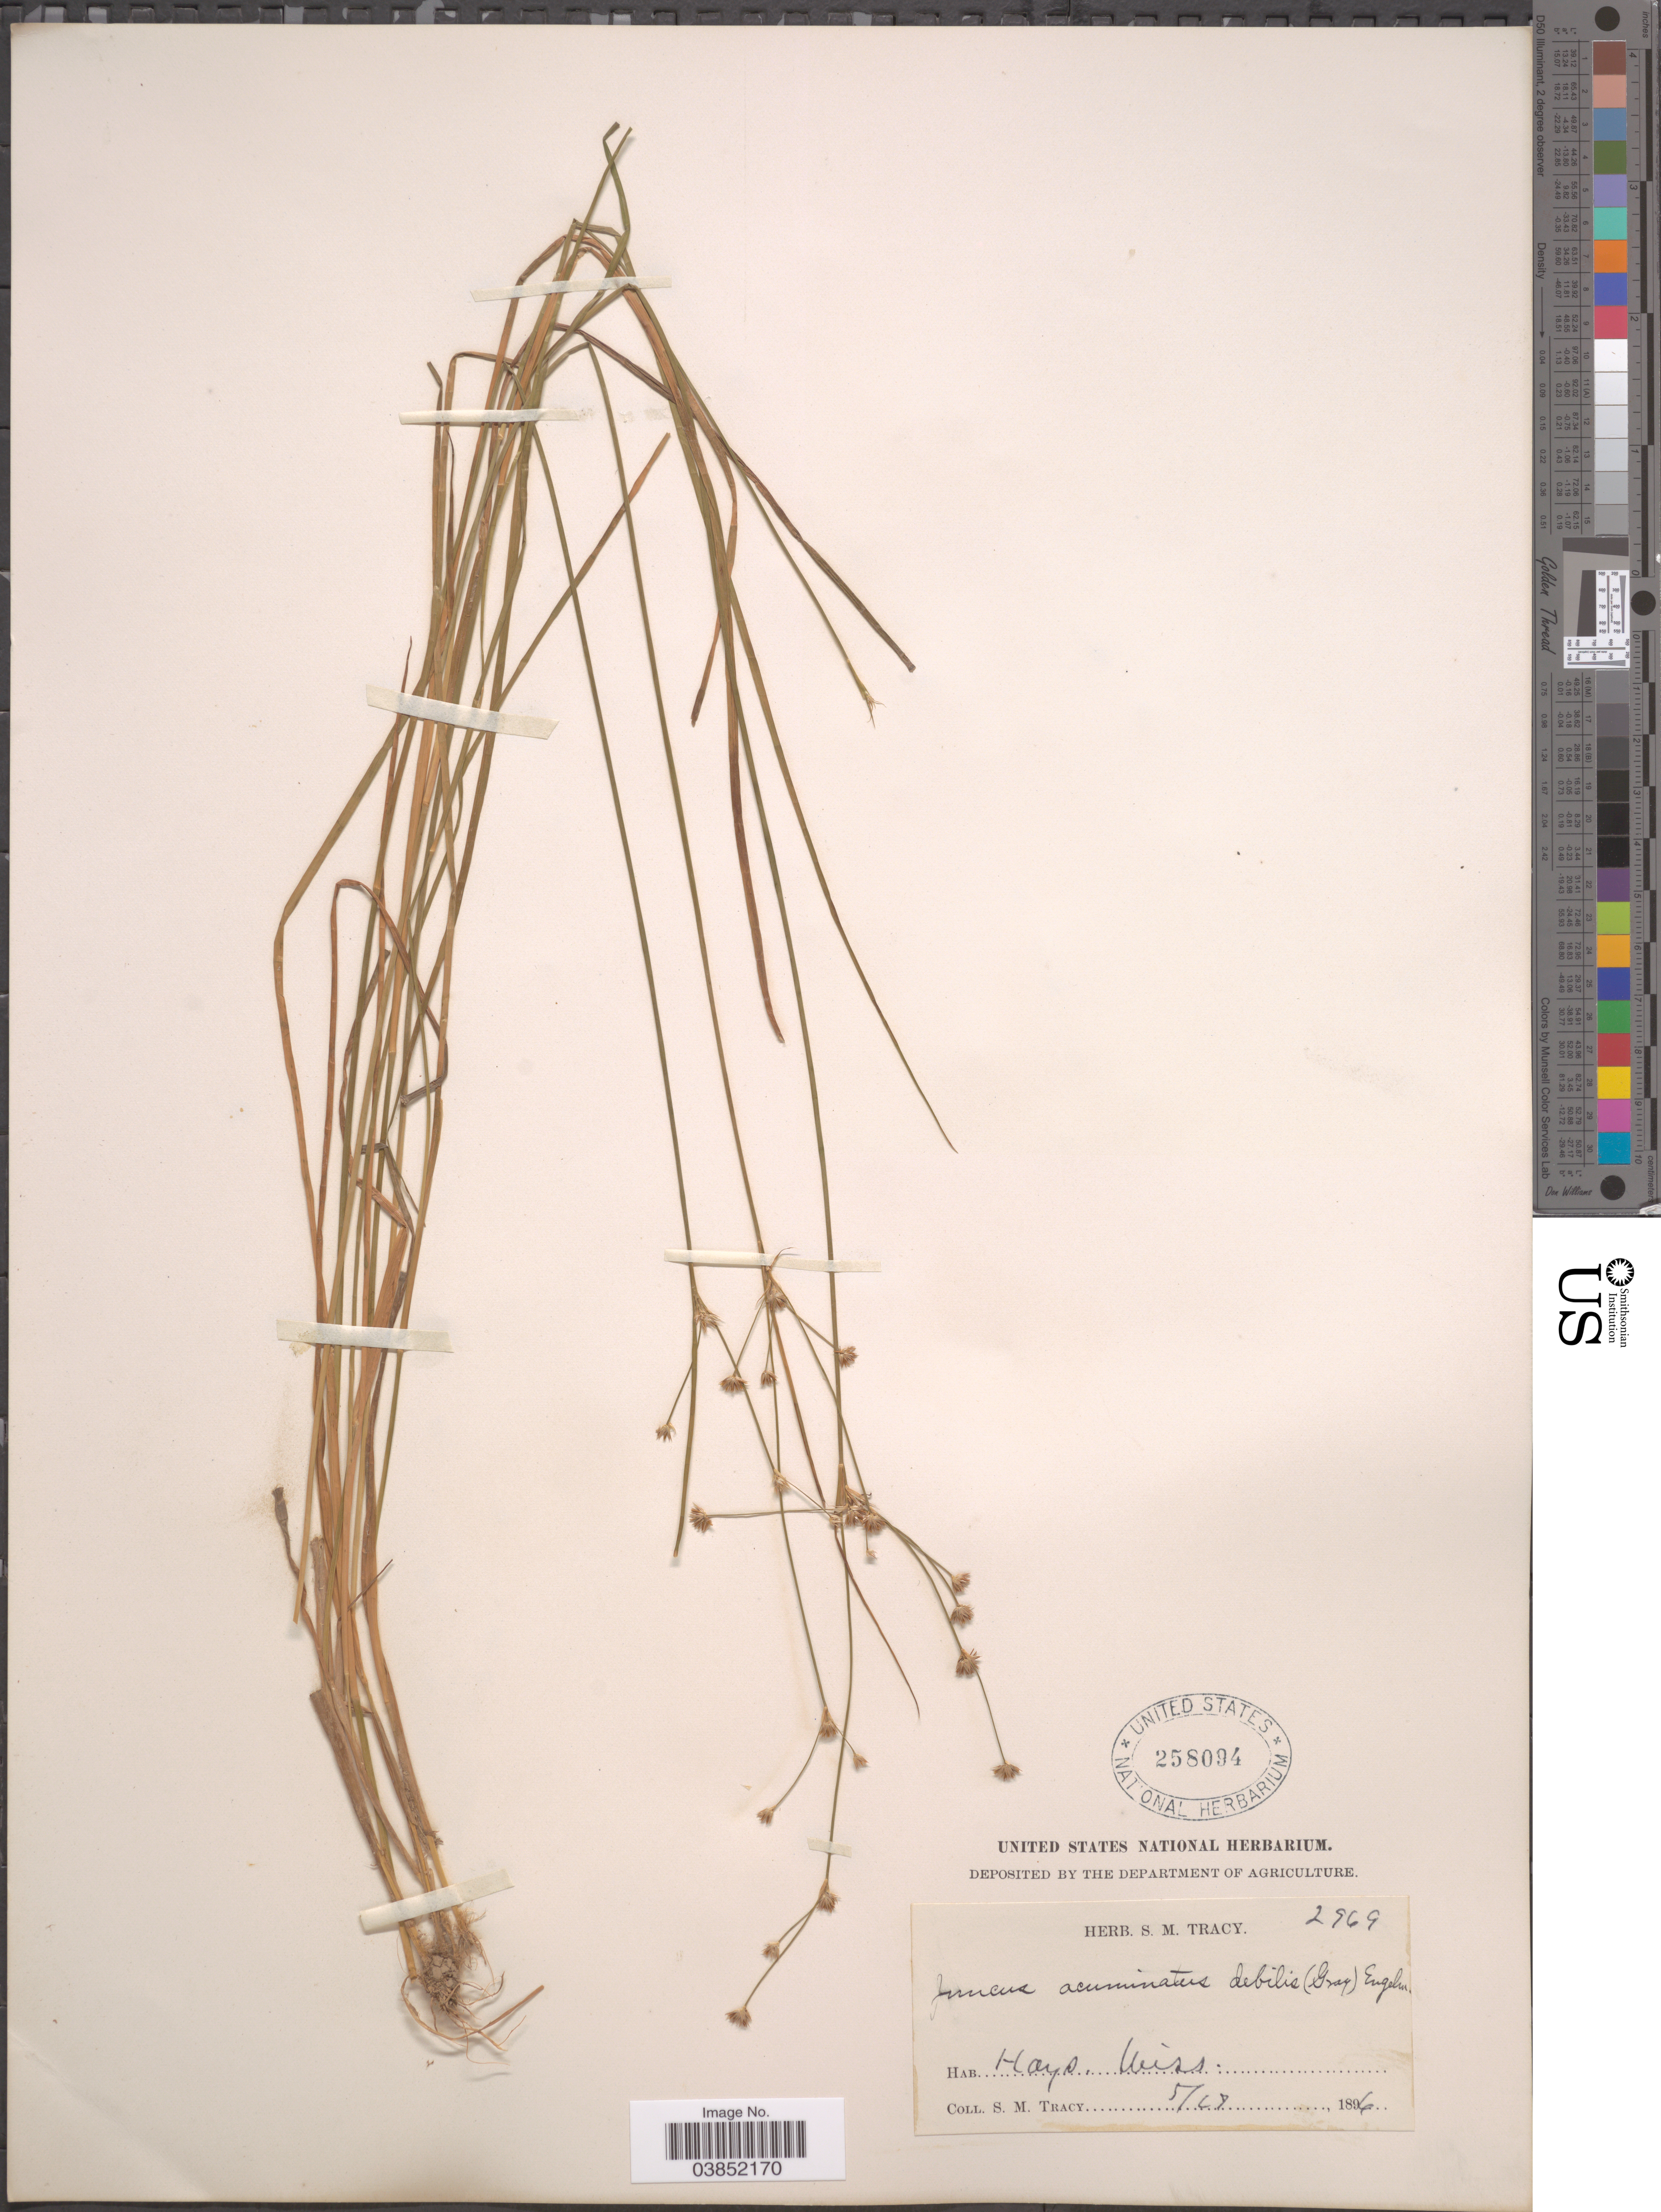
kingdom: Plantae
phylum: Tracheophyta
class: Liliopsida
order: Poales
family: Juncaceae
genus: Juncus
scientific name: Juncus debilis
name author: A. Gray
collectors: S. M. Tracy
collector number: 2969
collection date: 1896-05-27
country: United States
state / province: Mississippi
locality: Hays.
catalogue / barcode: US 258094